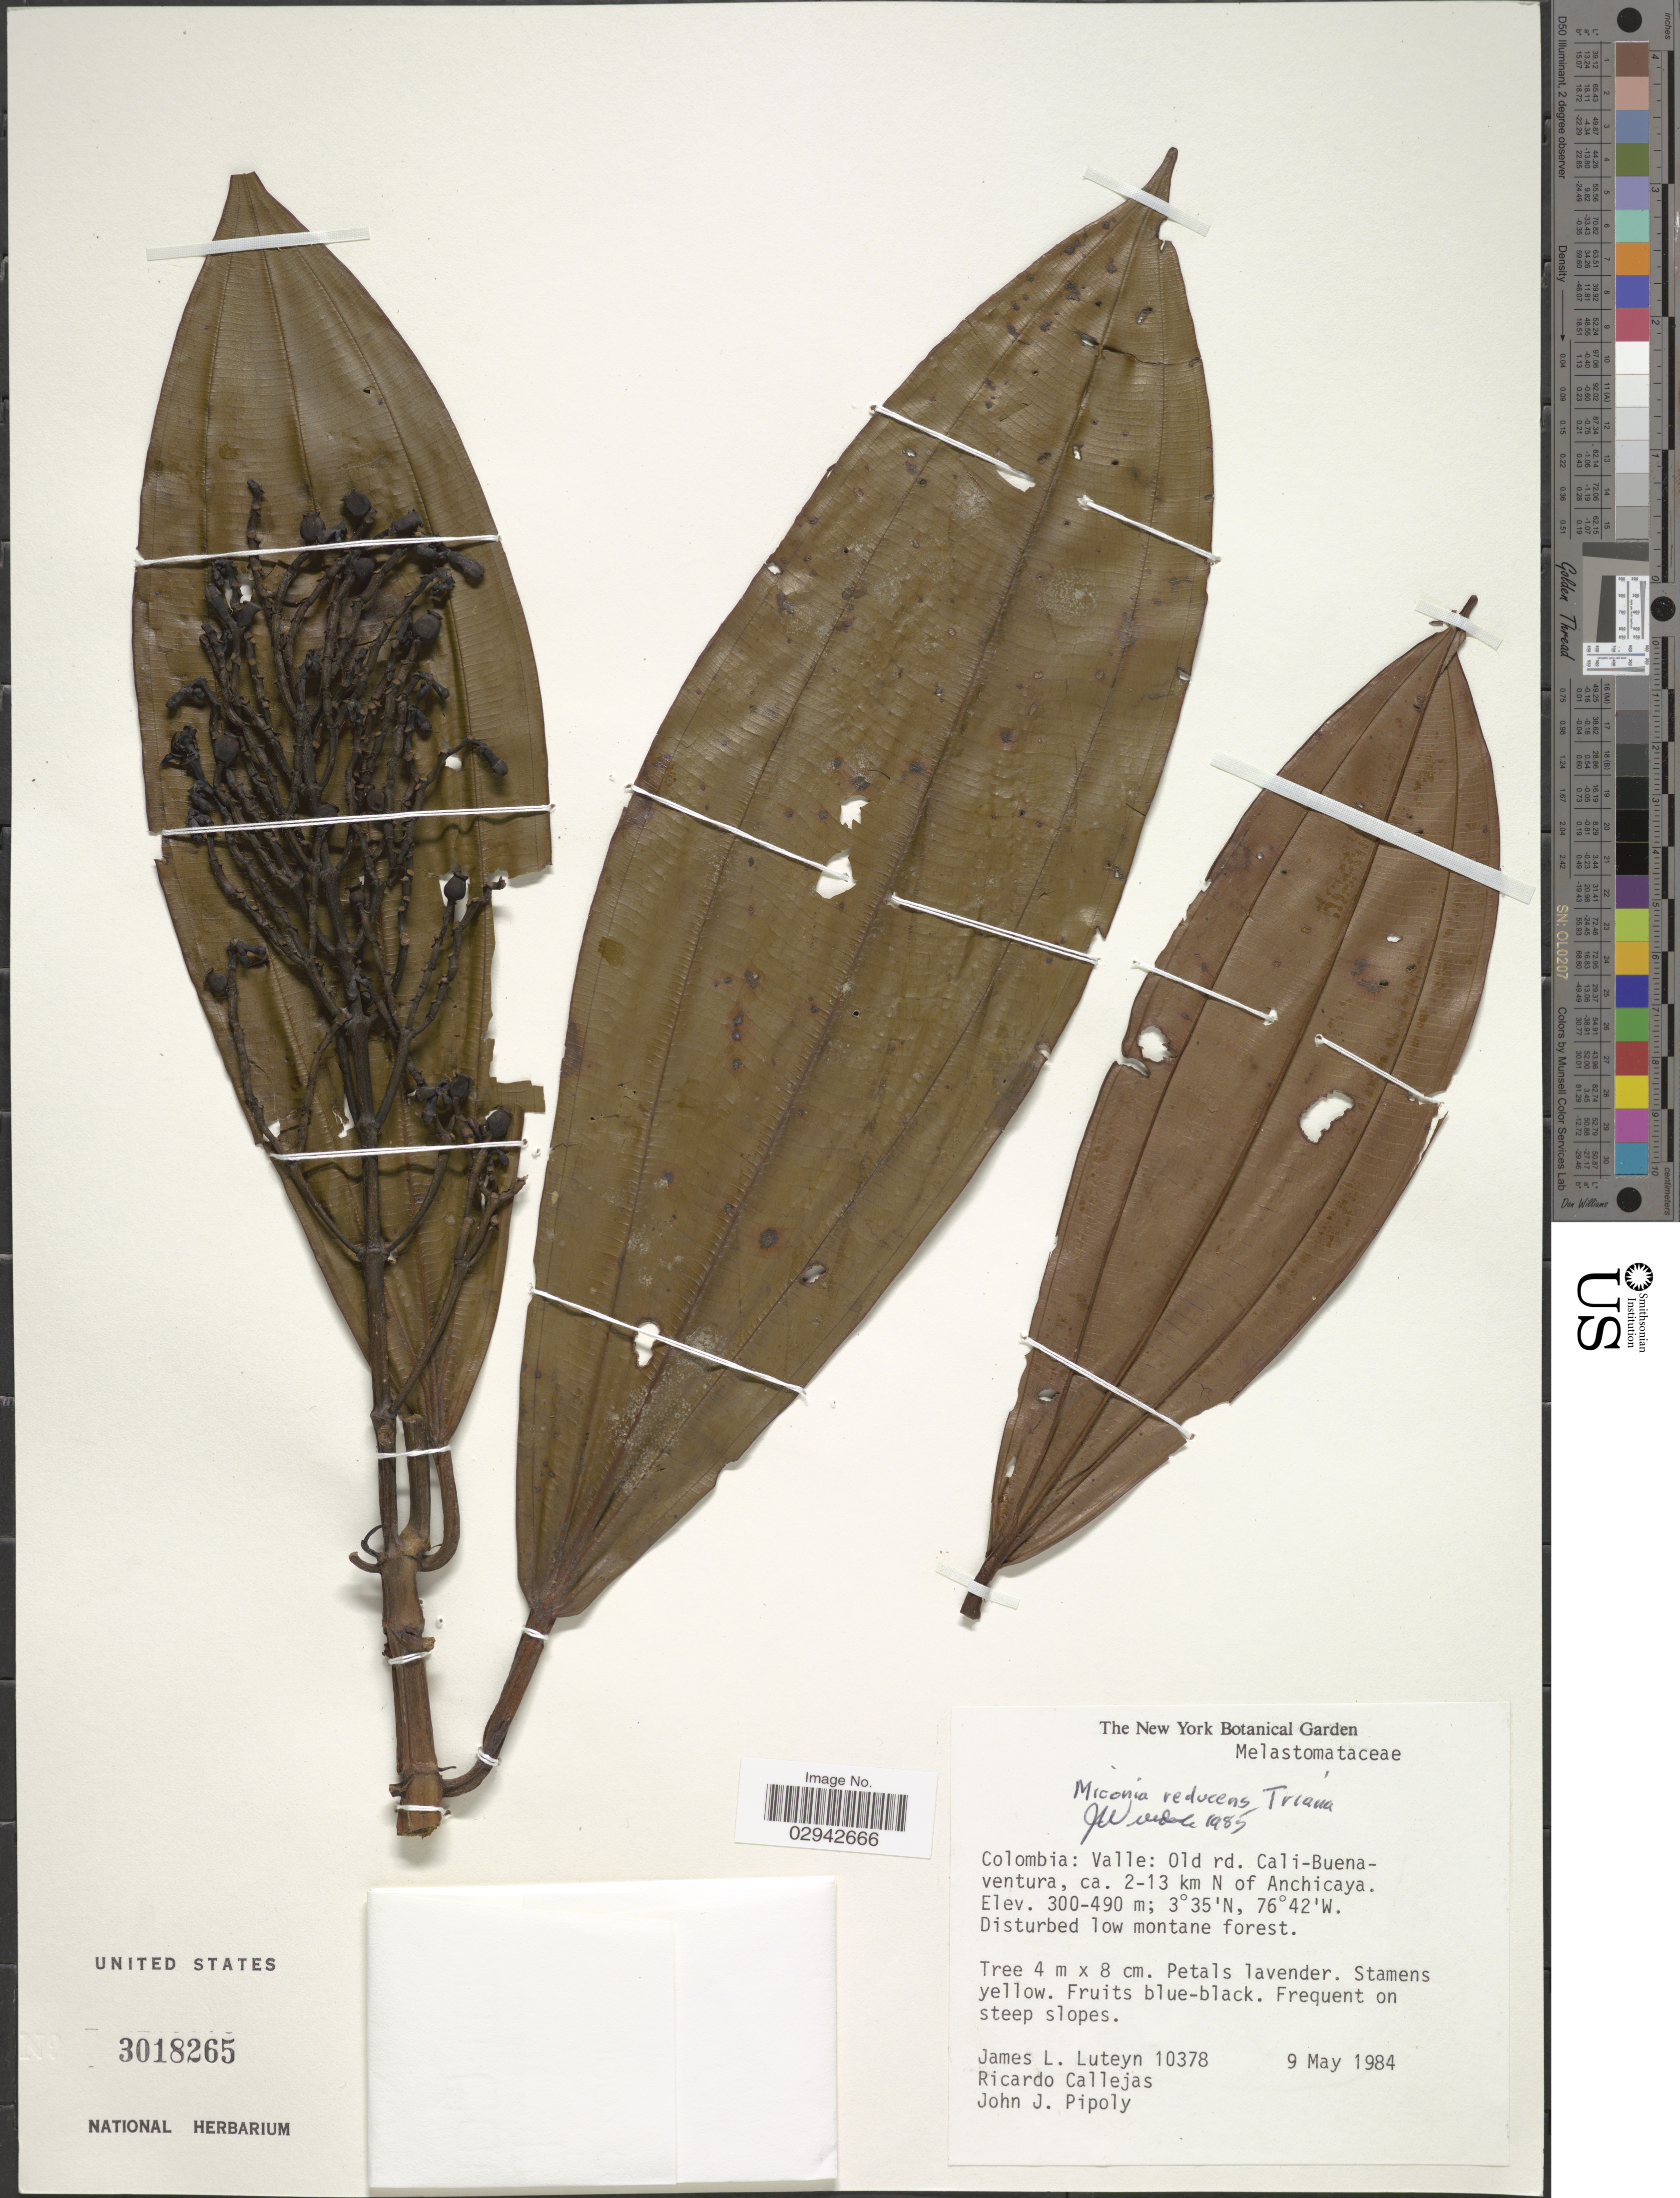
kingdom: Plantae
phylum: Tracheophyta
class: Magnoliopsida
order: Myrtales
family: Melastomataceae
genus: Miconia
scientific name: Miconia reducens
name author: Triana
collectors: J. Luteyn, R. Callejas & J. J. Pipoly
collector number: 10378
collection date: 1984-05-09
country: Colombia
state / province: Valle del Cauca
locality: Old rd., Cali-Buenaventura, ca. 2-13 km N of Anchicaya.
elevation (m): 300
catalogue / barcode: US 3018265